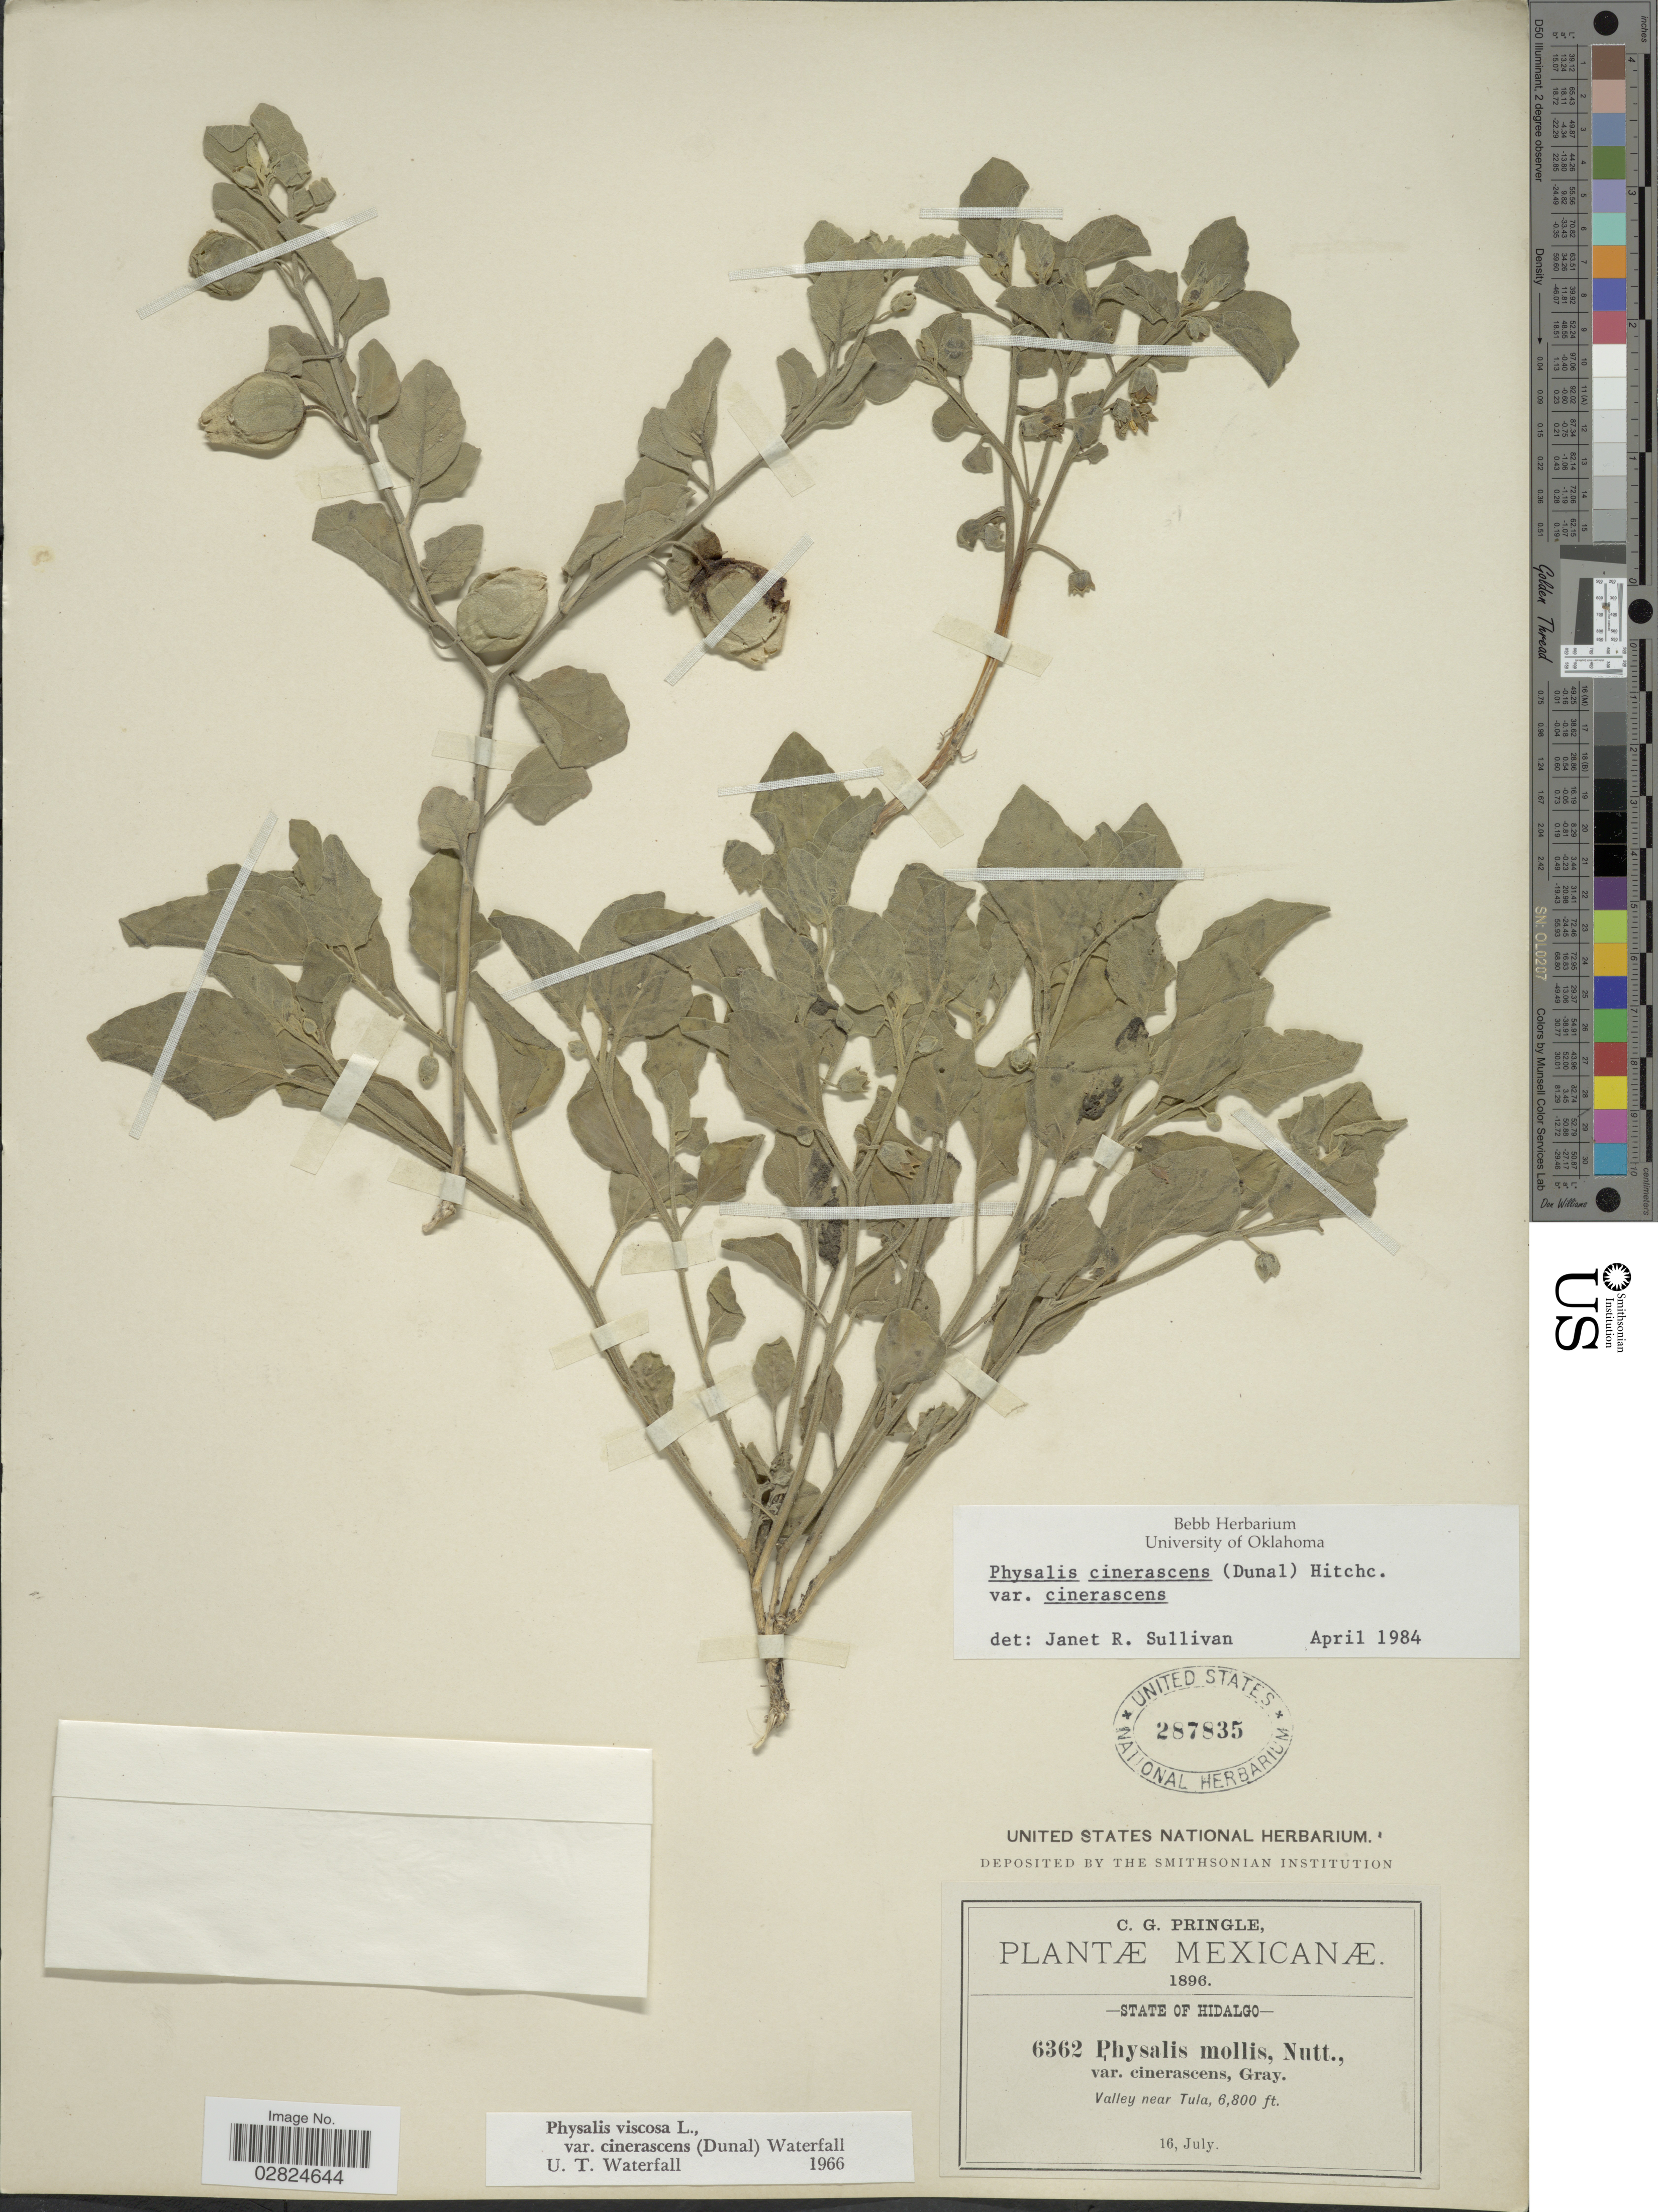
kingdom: Plantae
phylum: Tracheophyta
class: Magnoliopsida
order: Solanales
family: Solanaceae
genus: Physalis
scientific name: Physalis cinerascens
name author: (Dunal) Hitchc.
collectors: C. G. Pringle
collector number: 6362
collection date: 1896-07-16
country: Mexico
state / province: Hidalgo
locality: Valley near Tula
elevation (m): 2073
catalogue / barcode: US 287835